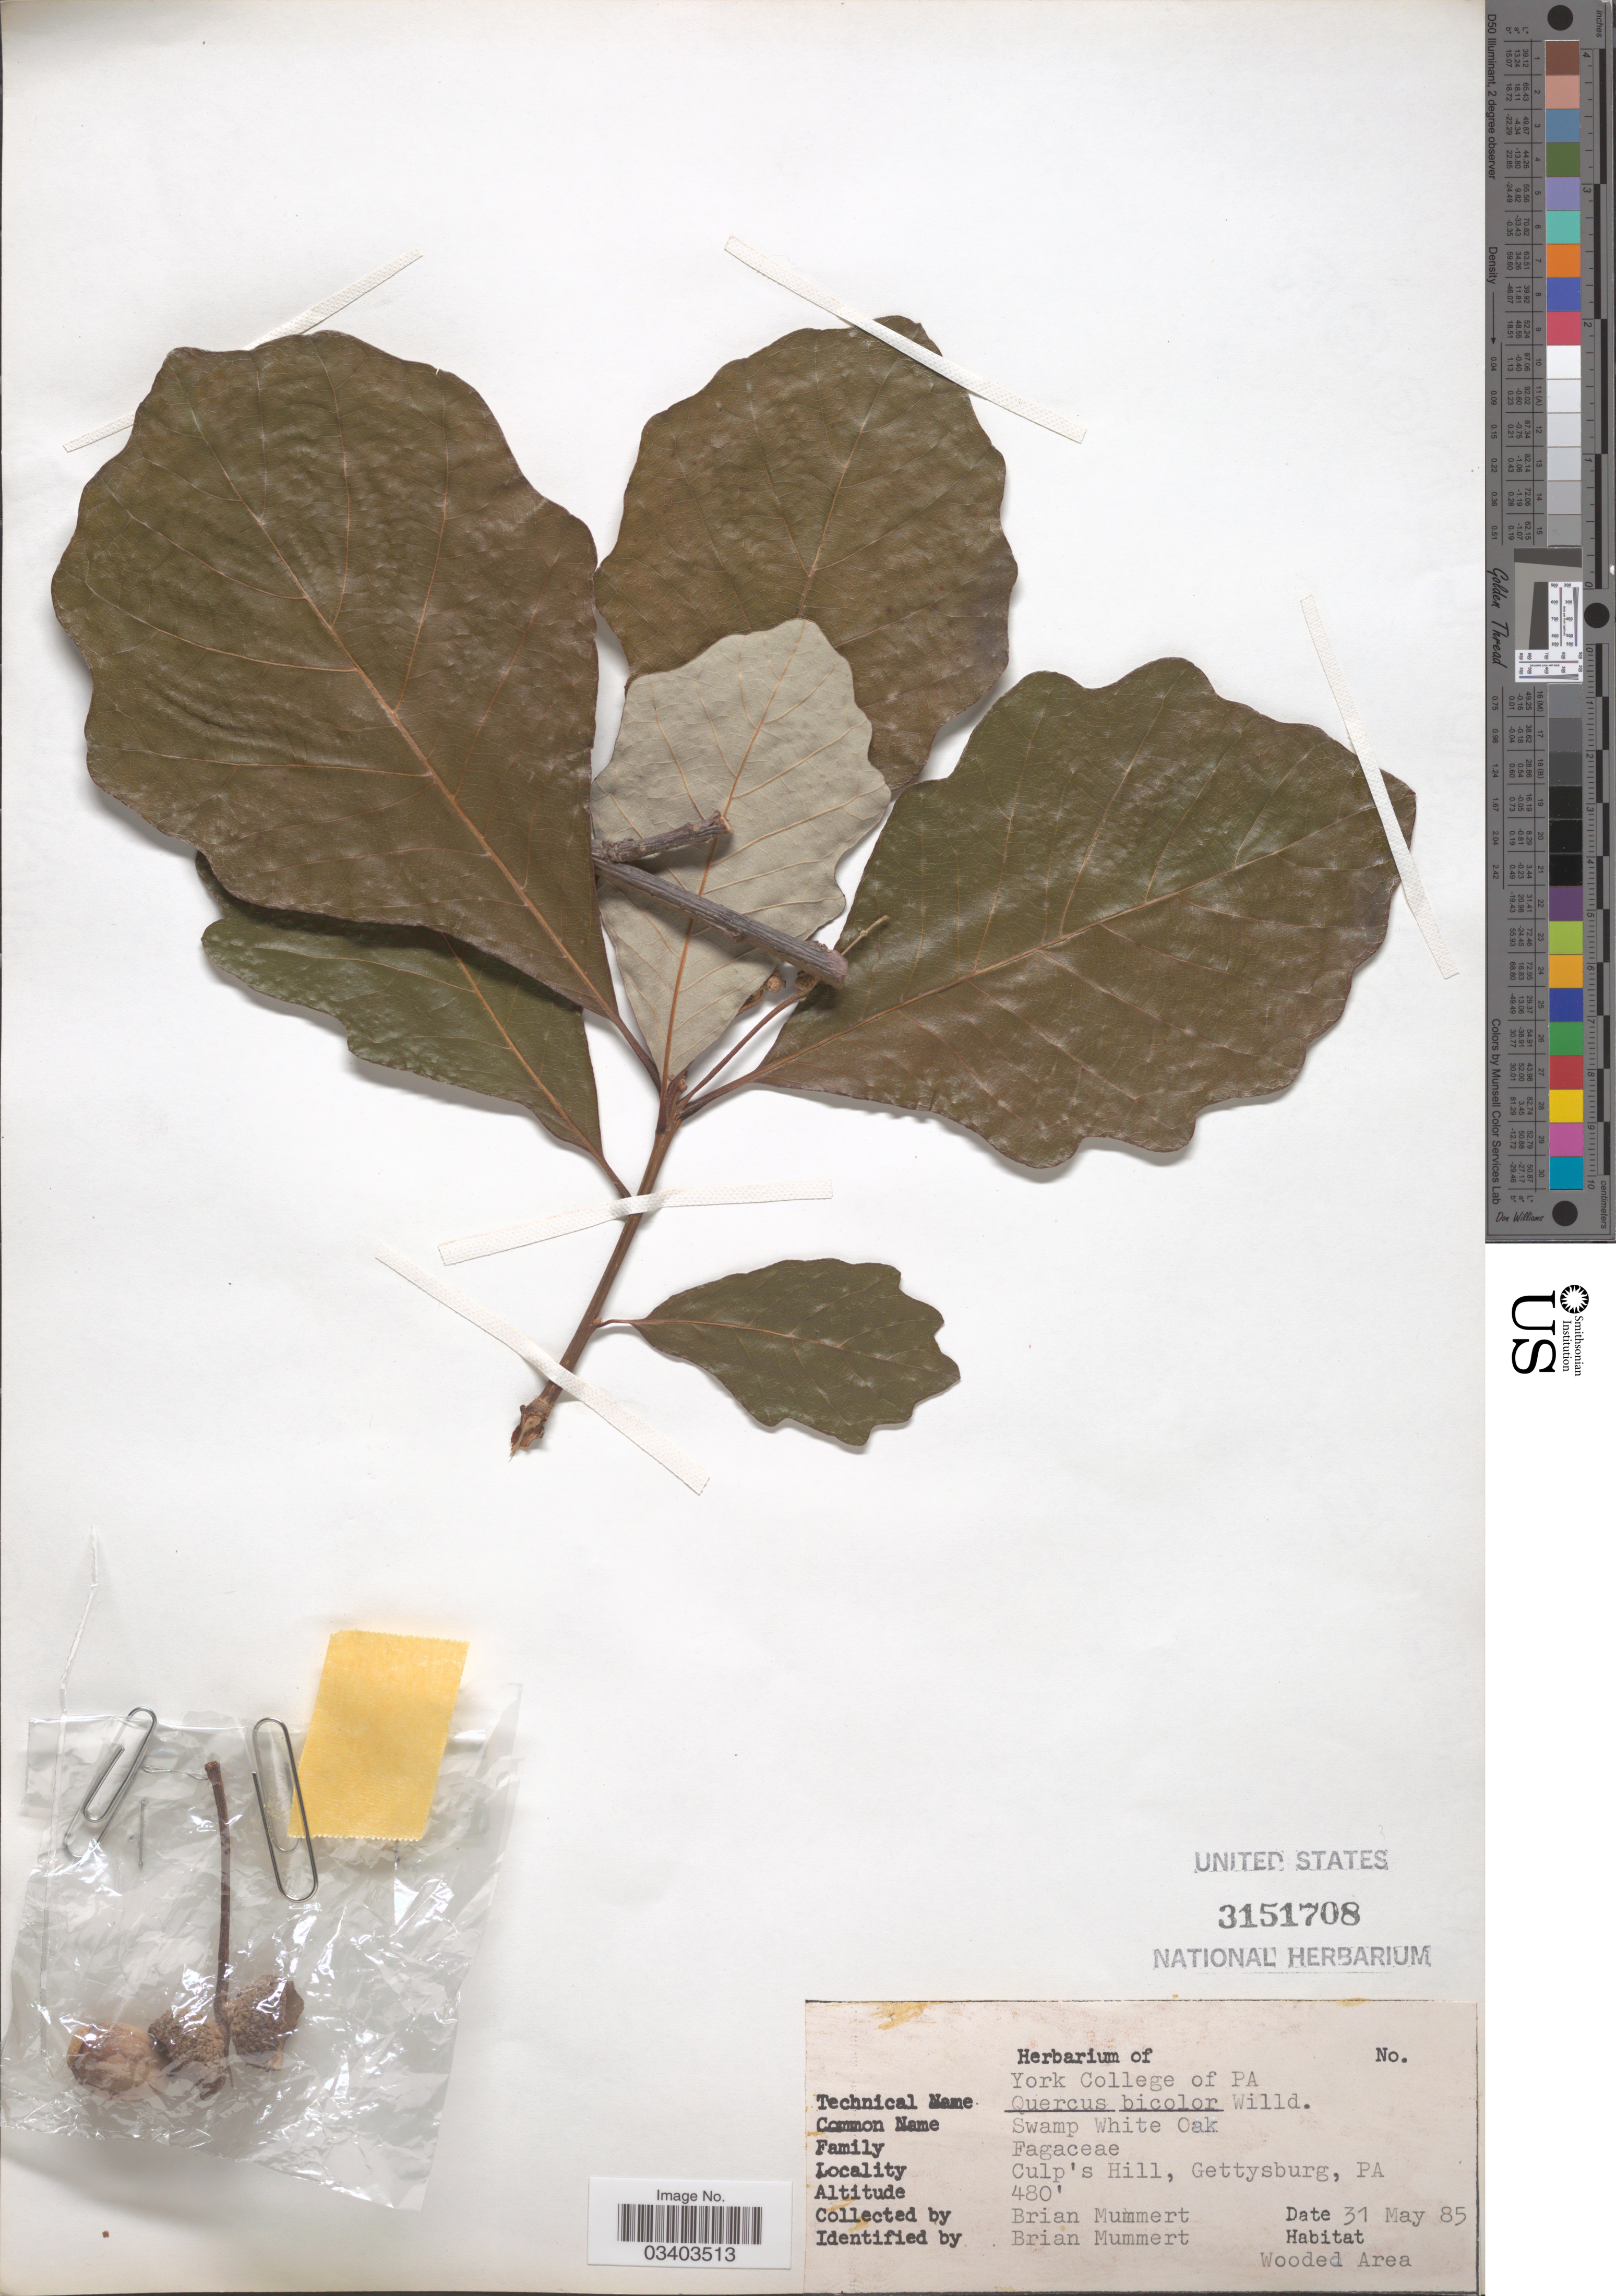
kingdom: Plantae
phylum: Tracheophyta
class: Magnoliopsida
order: Fagales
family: Fagaceae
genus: Quercus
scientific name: Quercus bicolor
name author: Willd.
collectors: B. Mummert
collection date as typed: Transcribed d/m/y: 31/5/85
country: United States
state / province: Pennsylvania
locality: Culp's Hill, Gettysburg.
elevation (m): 146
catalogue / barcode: US 3151708